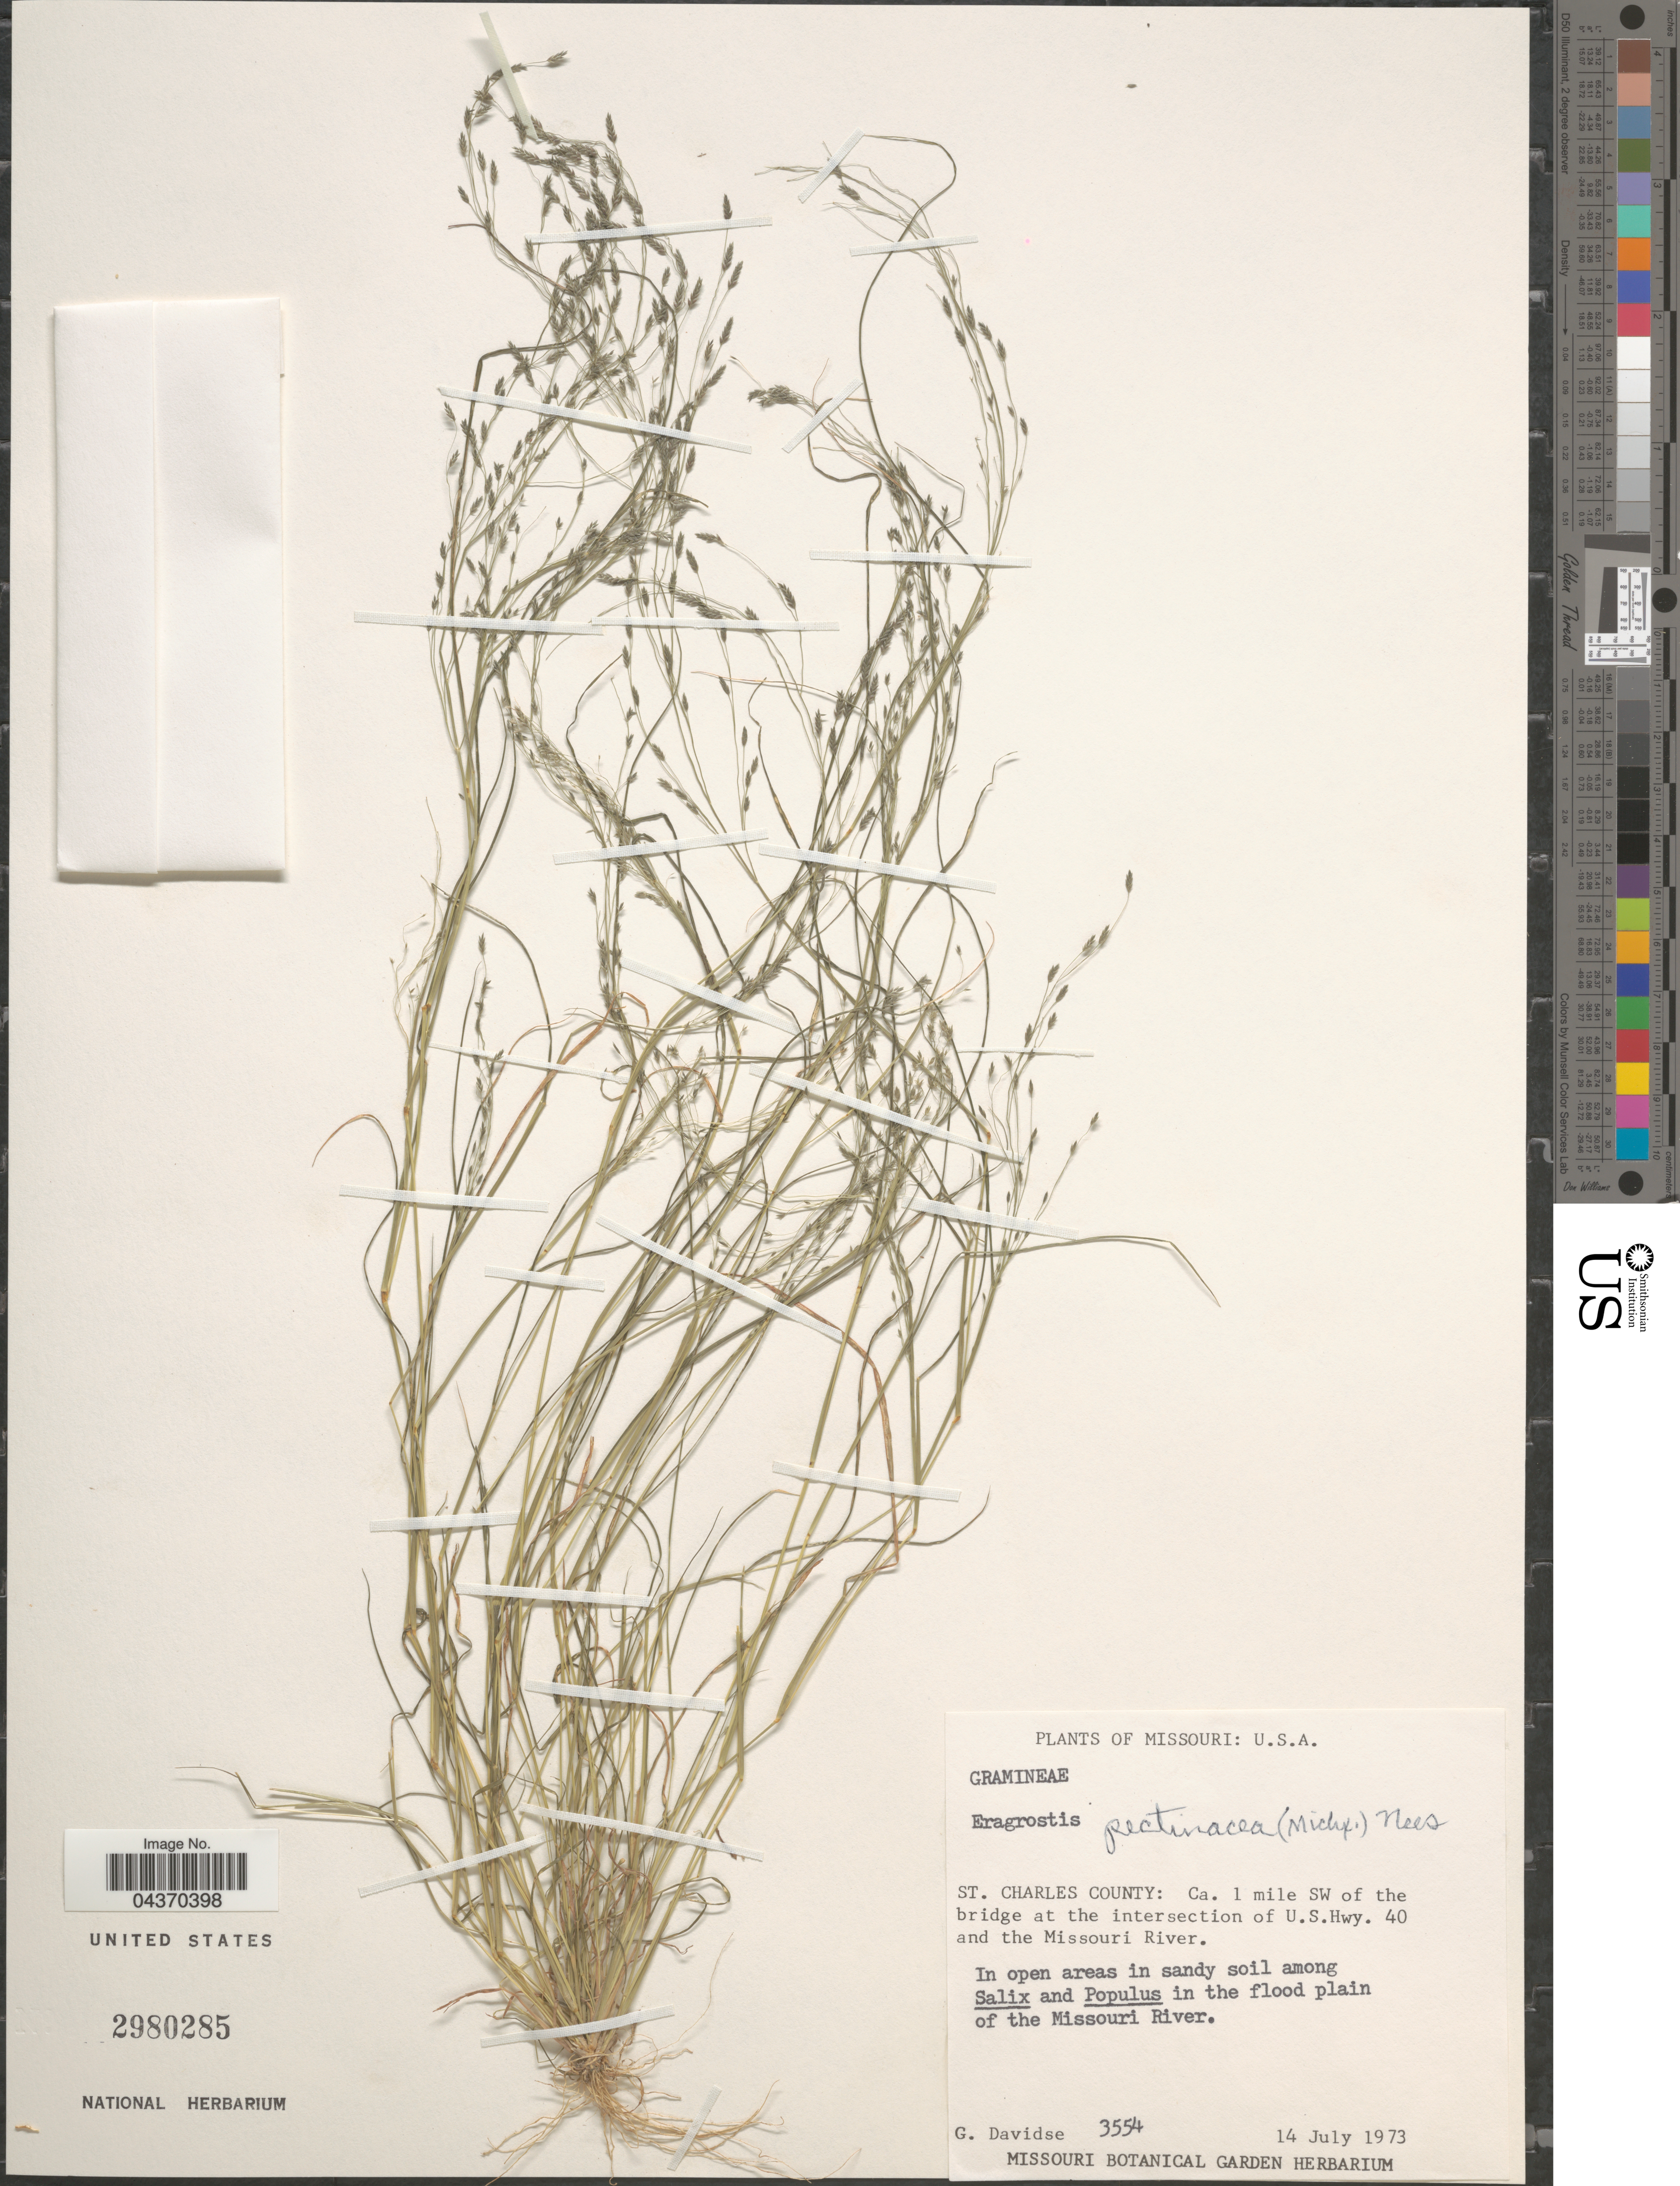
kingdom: Plantae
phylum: Tracheophyta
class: Liliopsida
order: Poales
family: Poaceae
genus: Eragrostis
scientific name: Eragrostis pectinacea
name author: (Michx.) Nees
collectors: G. Davidse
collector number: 3554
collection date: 1973-07-14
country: United States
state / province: Missouri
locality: St. Charles County: Ca. 1 mile SW of the bridge at the intersection of U.S.Hwy. 40 and the Missouri River. In the flood plain of the Missouri River.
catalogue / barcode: US 2980285